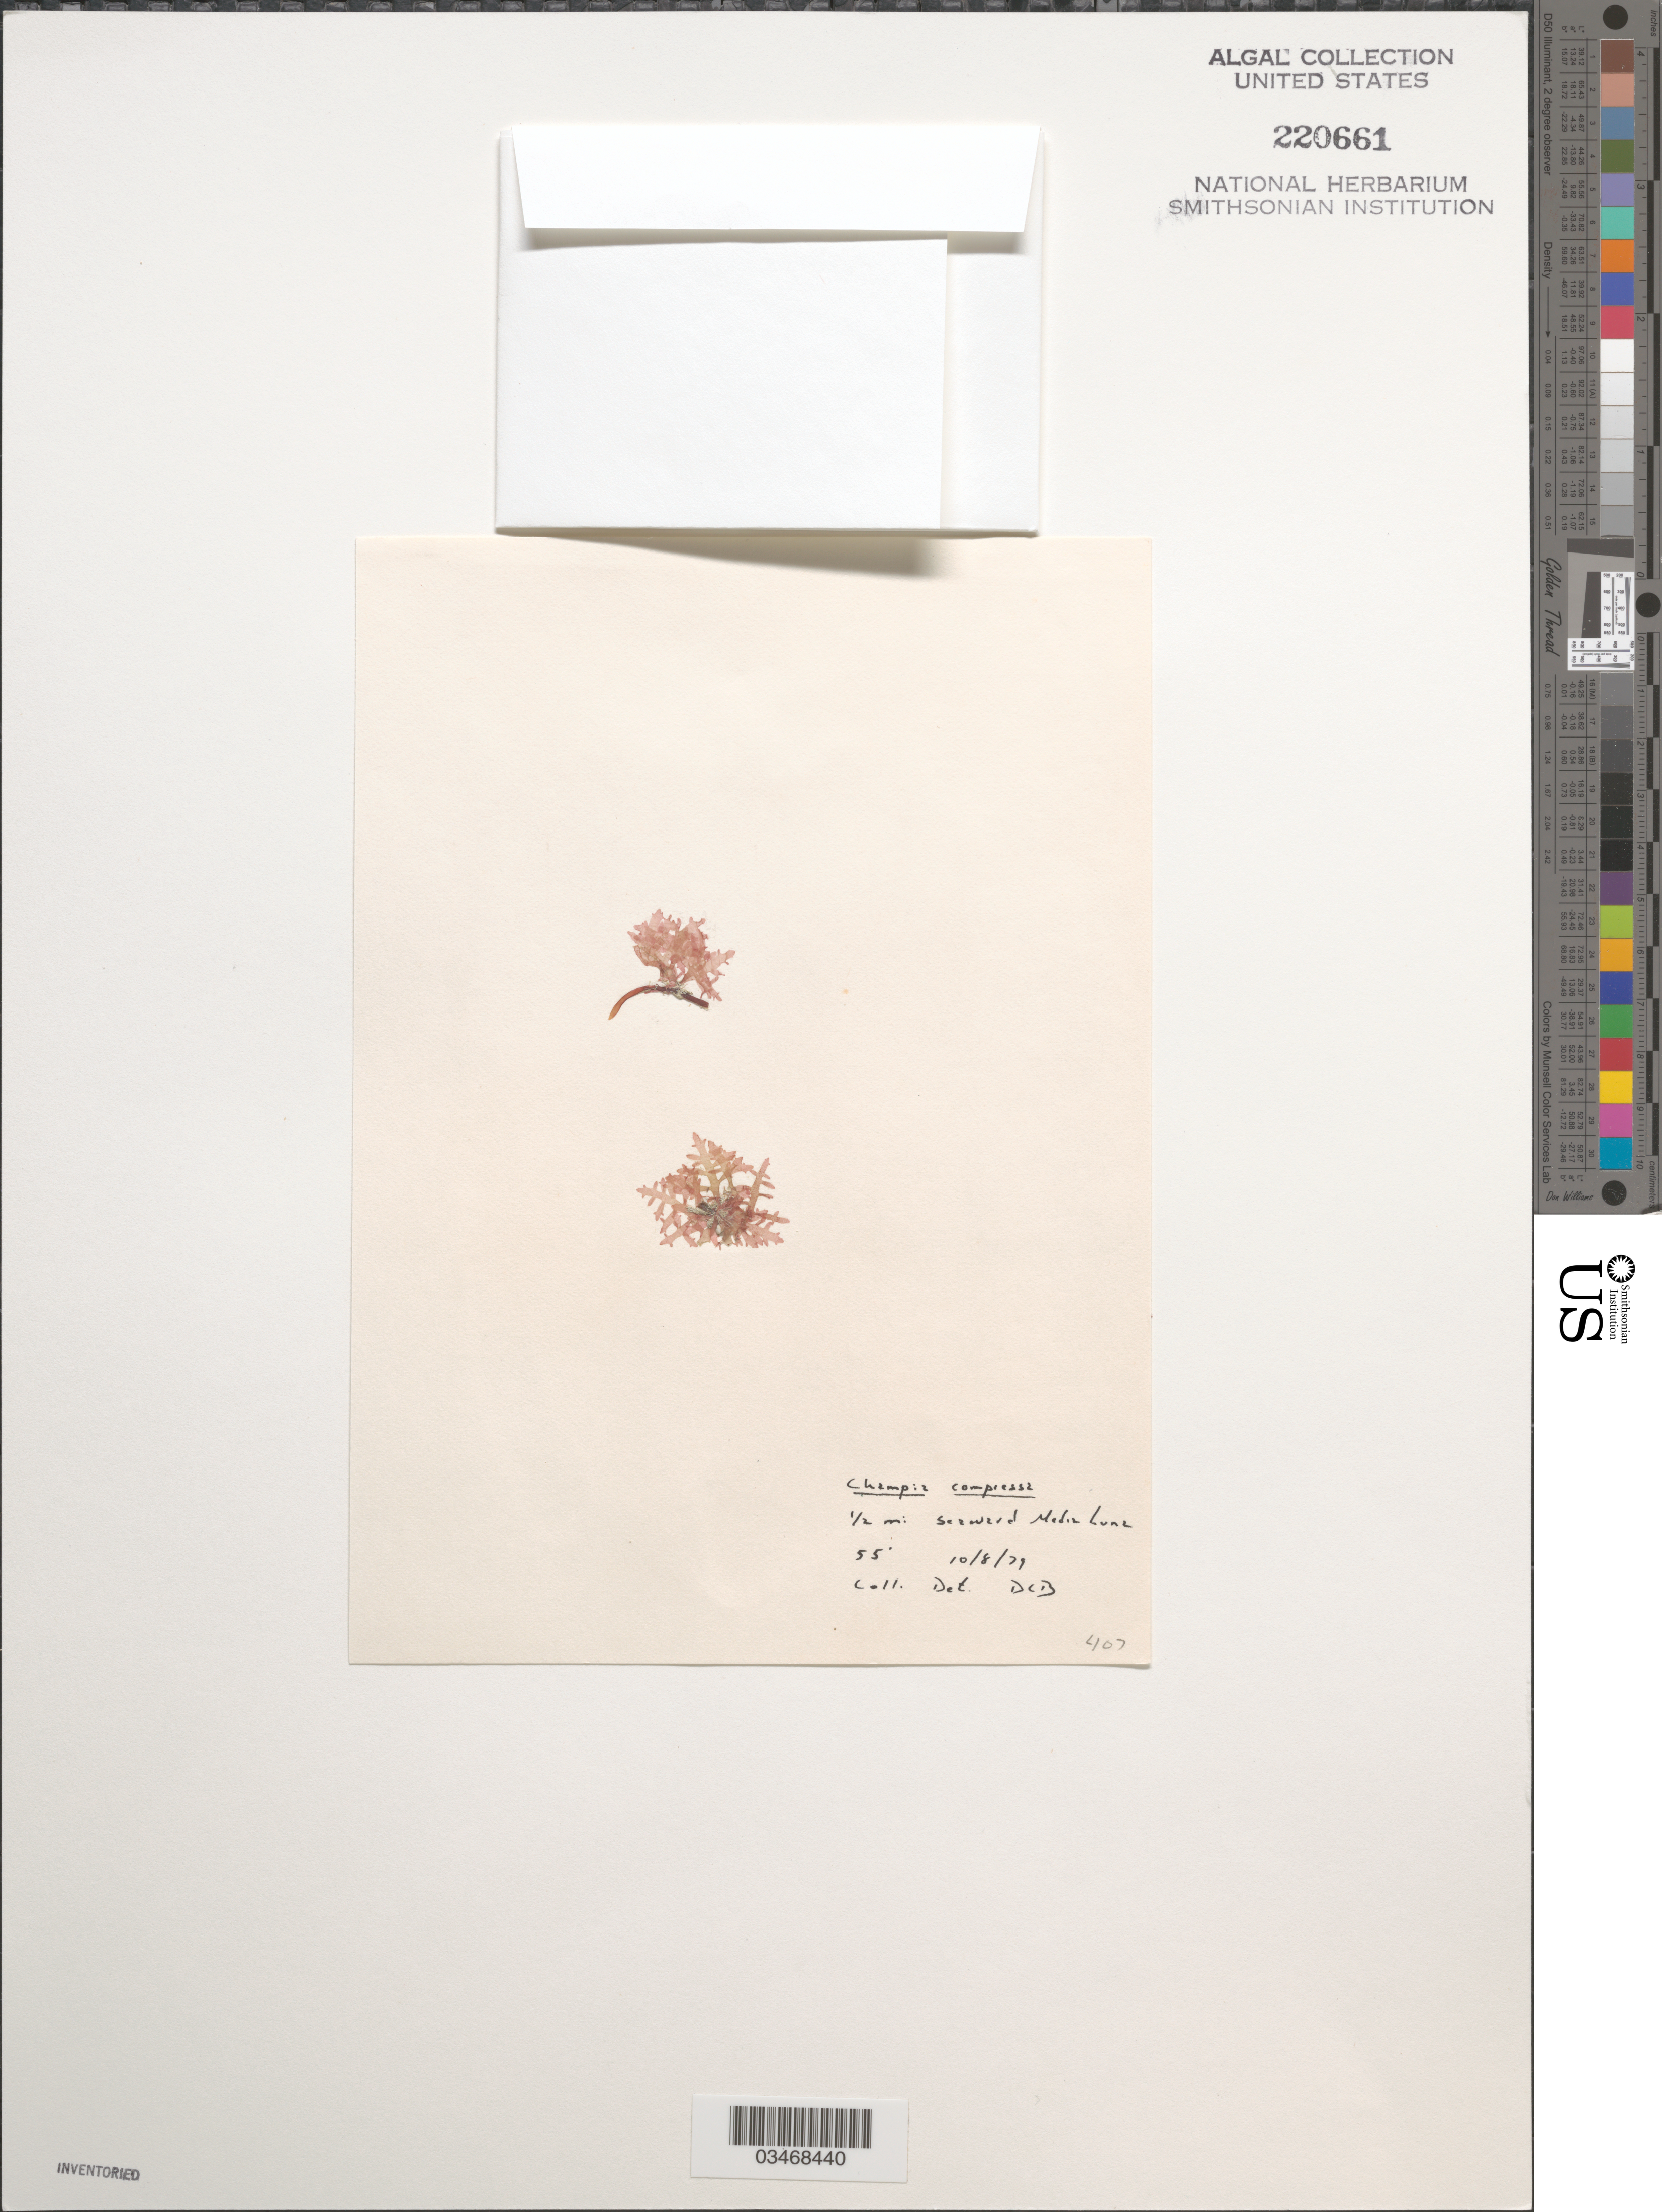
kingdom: Plantae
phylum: Rhodophyta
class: Florideophyceae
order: Rhodymeniales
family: Champiaceae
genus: Champia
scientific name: Champia compressa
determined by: Ballantine, D. L.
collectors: D.L. Ballantine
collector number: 407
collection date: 1979-10-08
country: Puerto Rico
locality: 1/2 mi seaward Media Luna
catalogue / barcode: US 220661